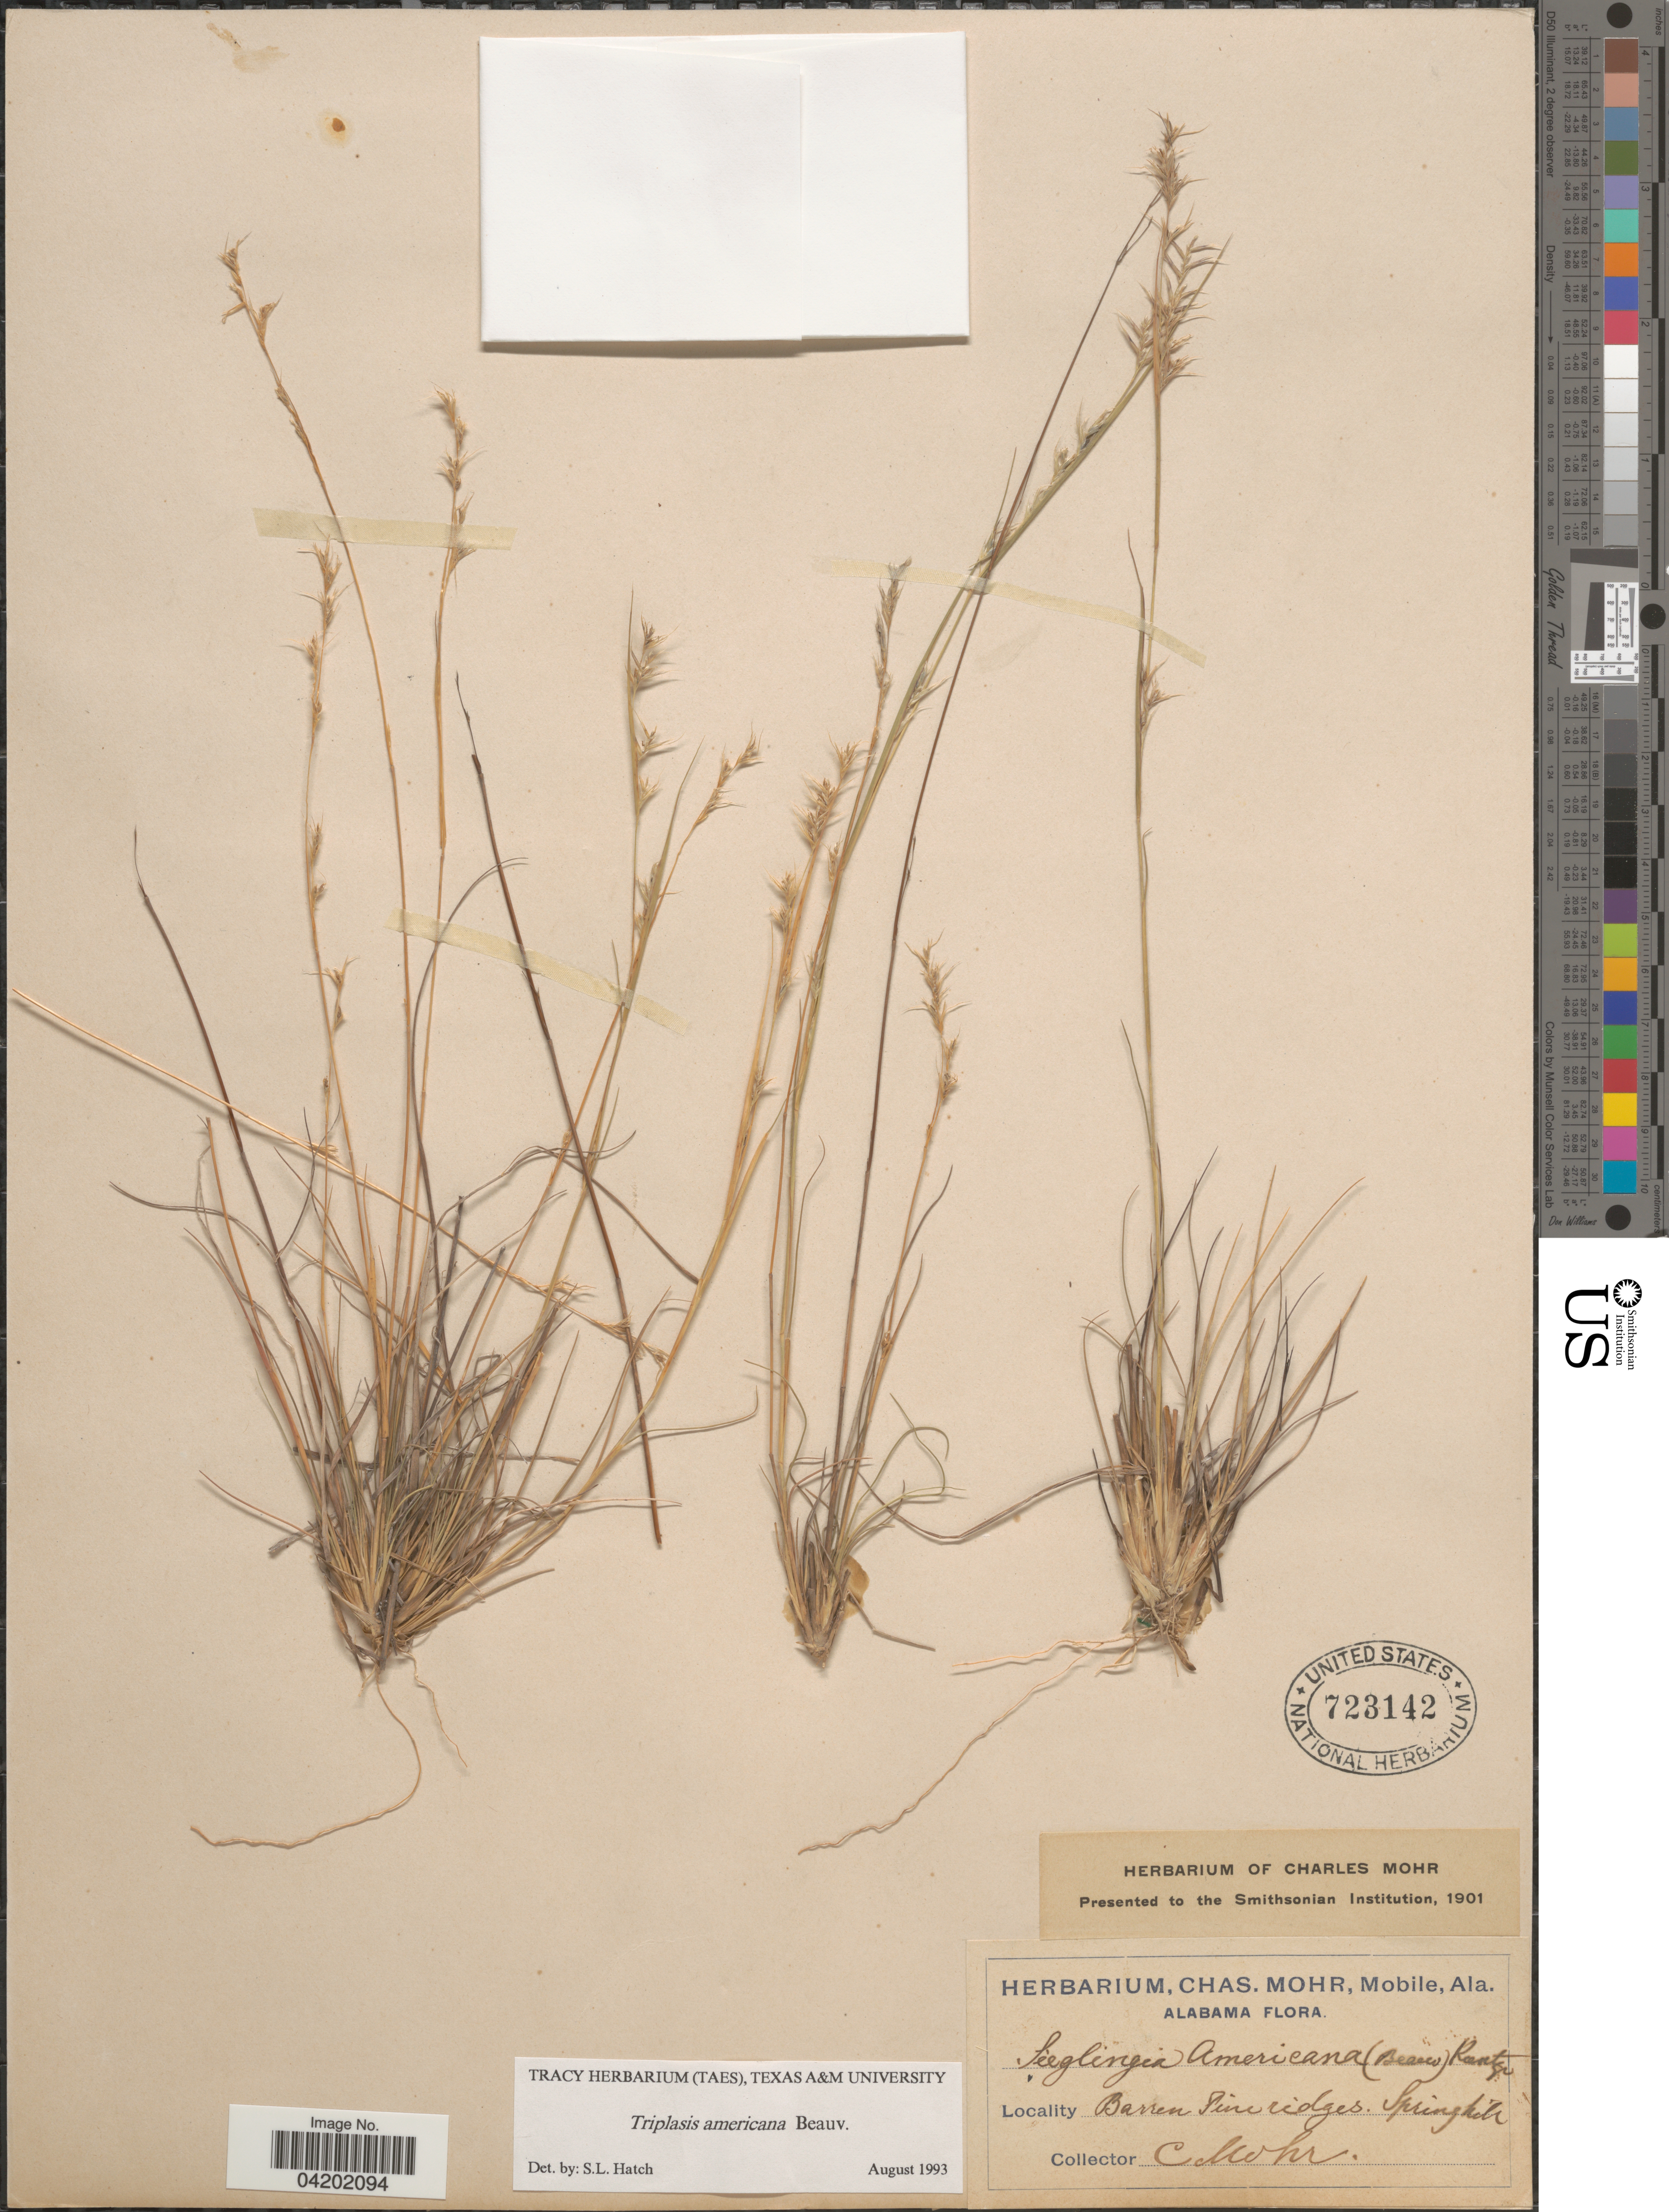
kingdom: Plantae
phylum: Tracheophyta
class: Liliopsida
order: Poales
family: Poaceae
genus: Triplasis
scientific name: Triplasis americana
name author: P. Beauv.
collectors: Mohr, C. T. (herbarium)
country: United States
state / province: Alabama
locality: Barren Pine ridges. Springhill.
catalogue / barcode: US 723142